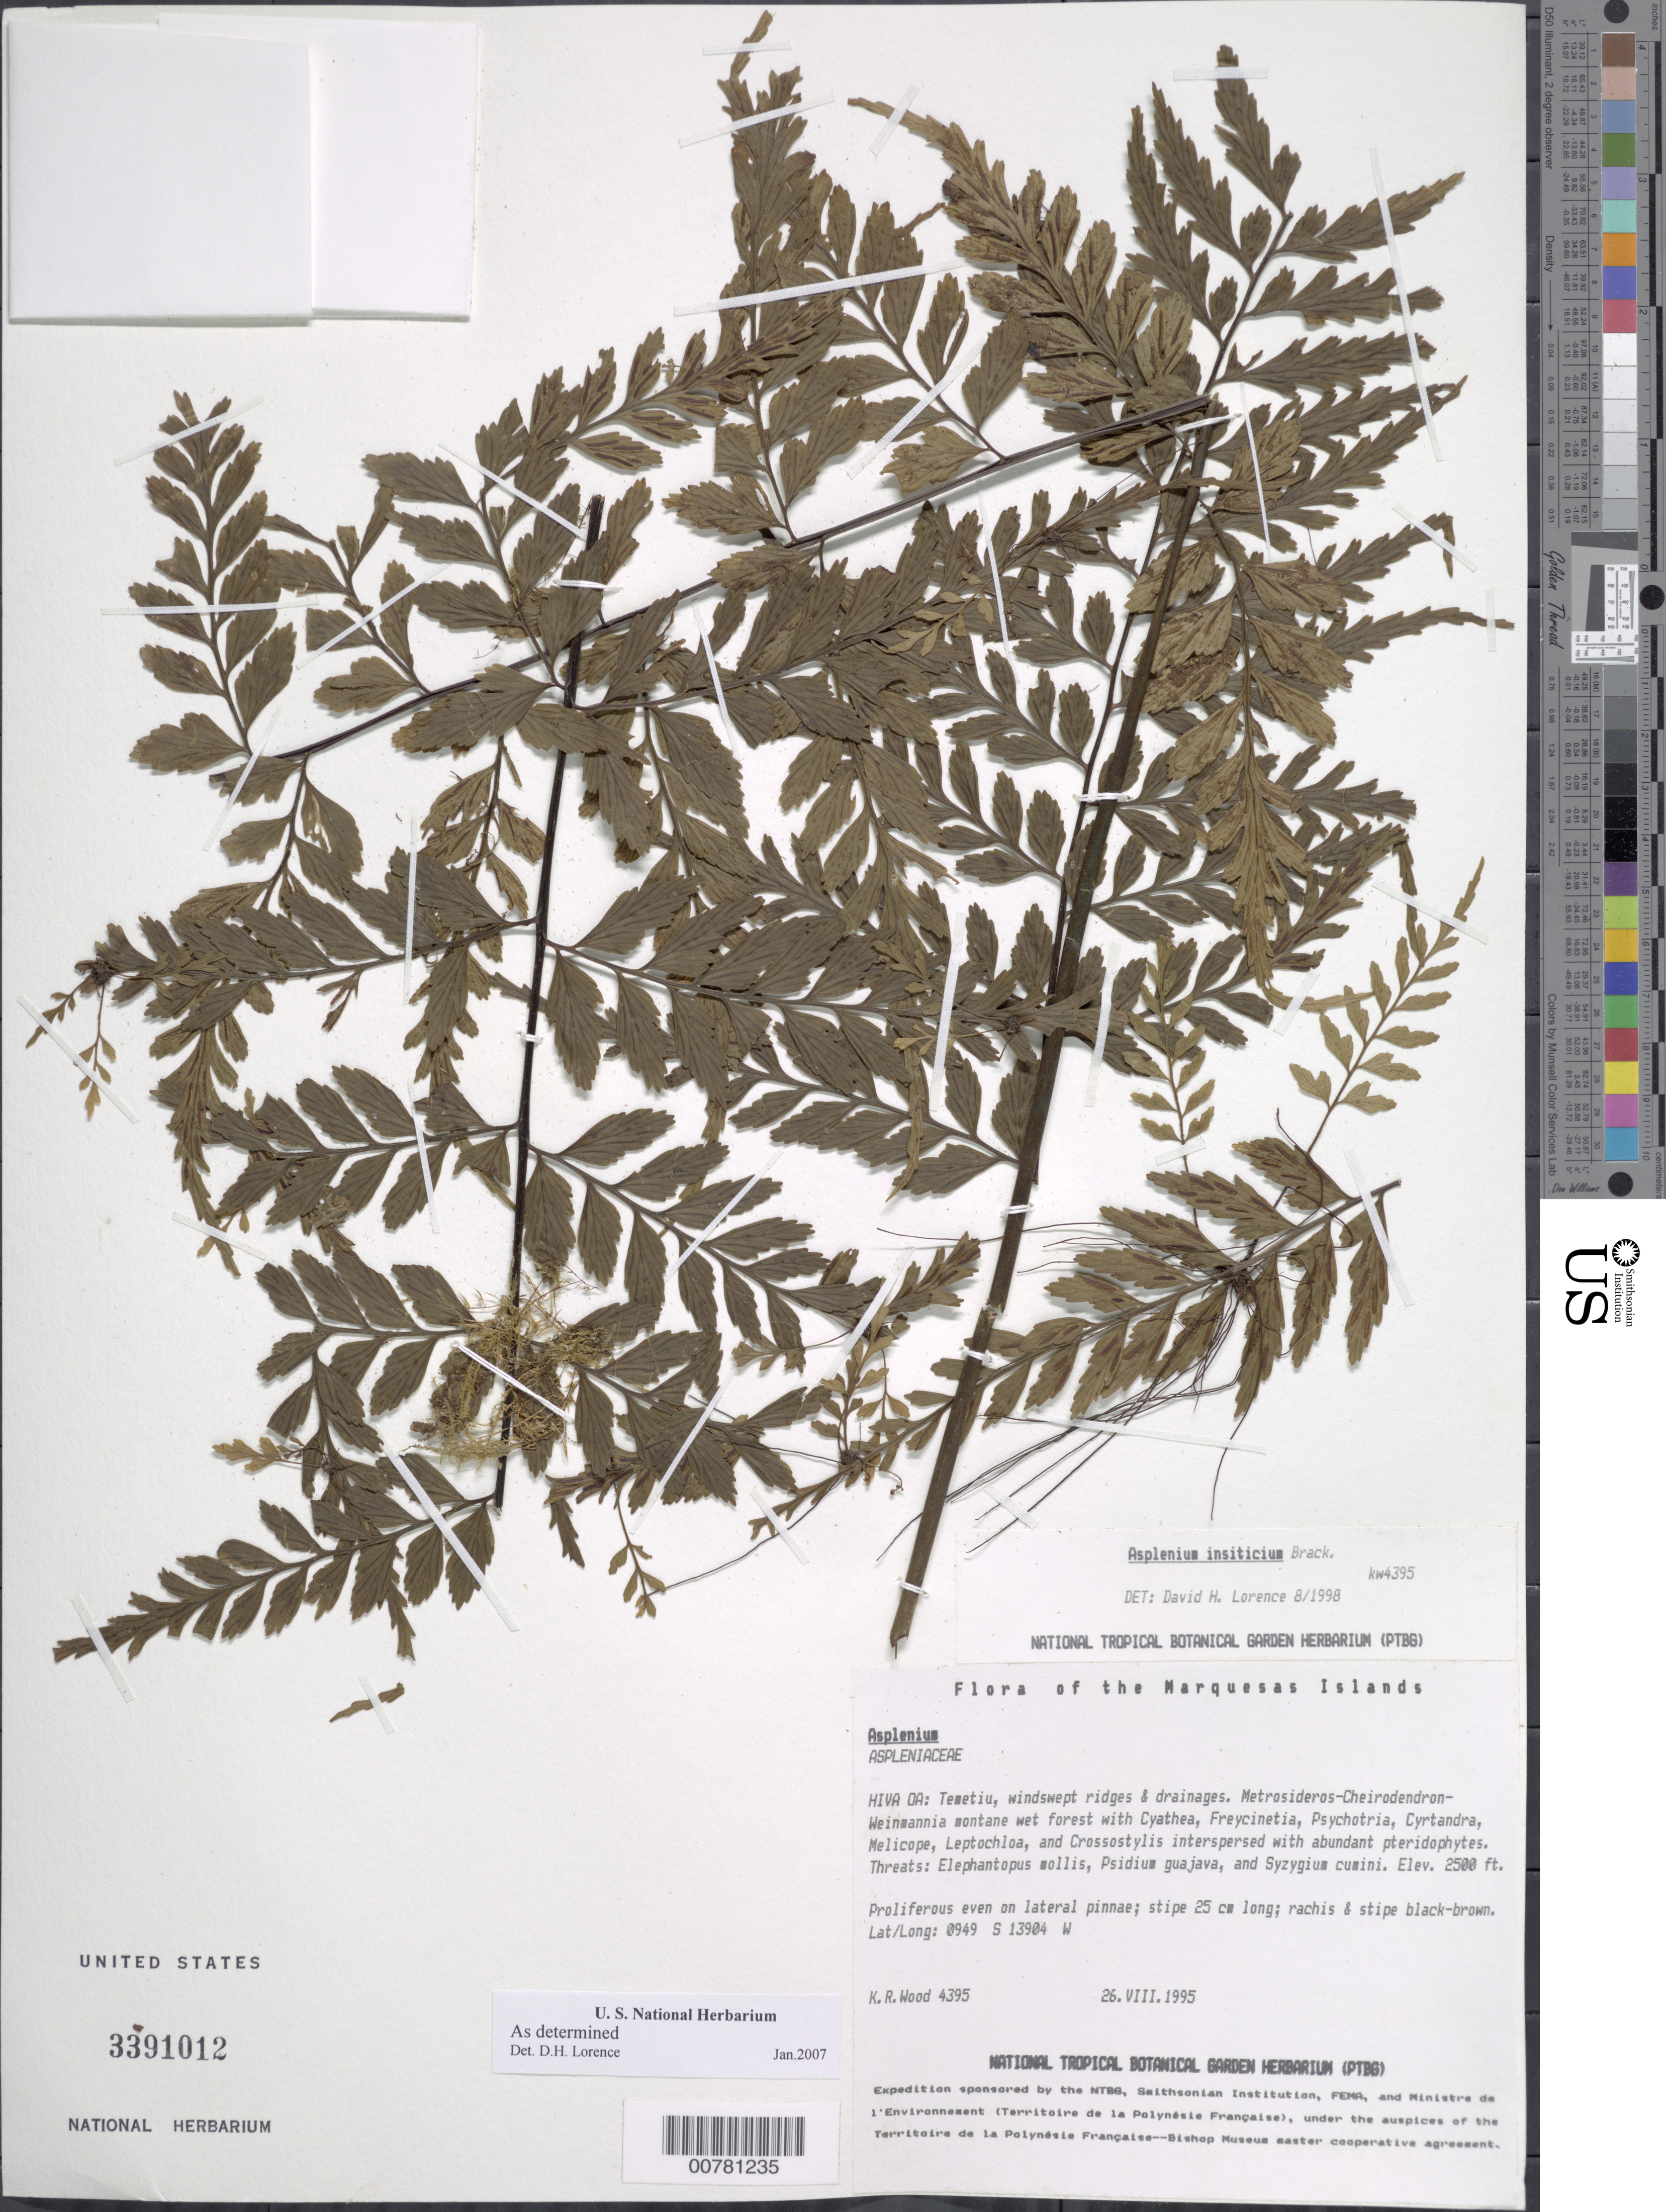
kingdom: Plantae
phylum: Tracheophyta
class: Polypodiopsida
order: Polypodiales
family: Aspleniaceae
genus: Asplenium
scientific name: Asplenium insiticium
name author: Brack. in Wilkes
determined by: Lorence, David H., (PTBG), National Tropical Botanical Garden (UNITED STATES)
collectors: K. R. Wood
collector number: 4395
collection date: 1995-08-26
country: French Polynesia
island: Hiva Oa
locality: Temetiu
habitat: Windswept ridges and drainages. In Metrosideros - Cheirodendron - Weinmannia montane wet forest and Cyathea - Freycinetia interspersed with rich pteridophyte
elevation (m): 762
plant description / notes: Elaphantopsis mollis, Psidium guajava, Syzygium cuminii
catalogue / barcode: US 3391012